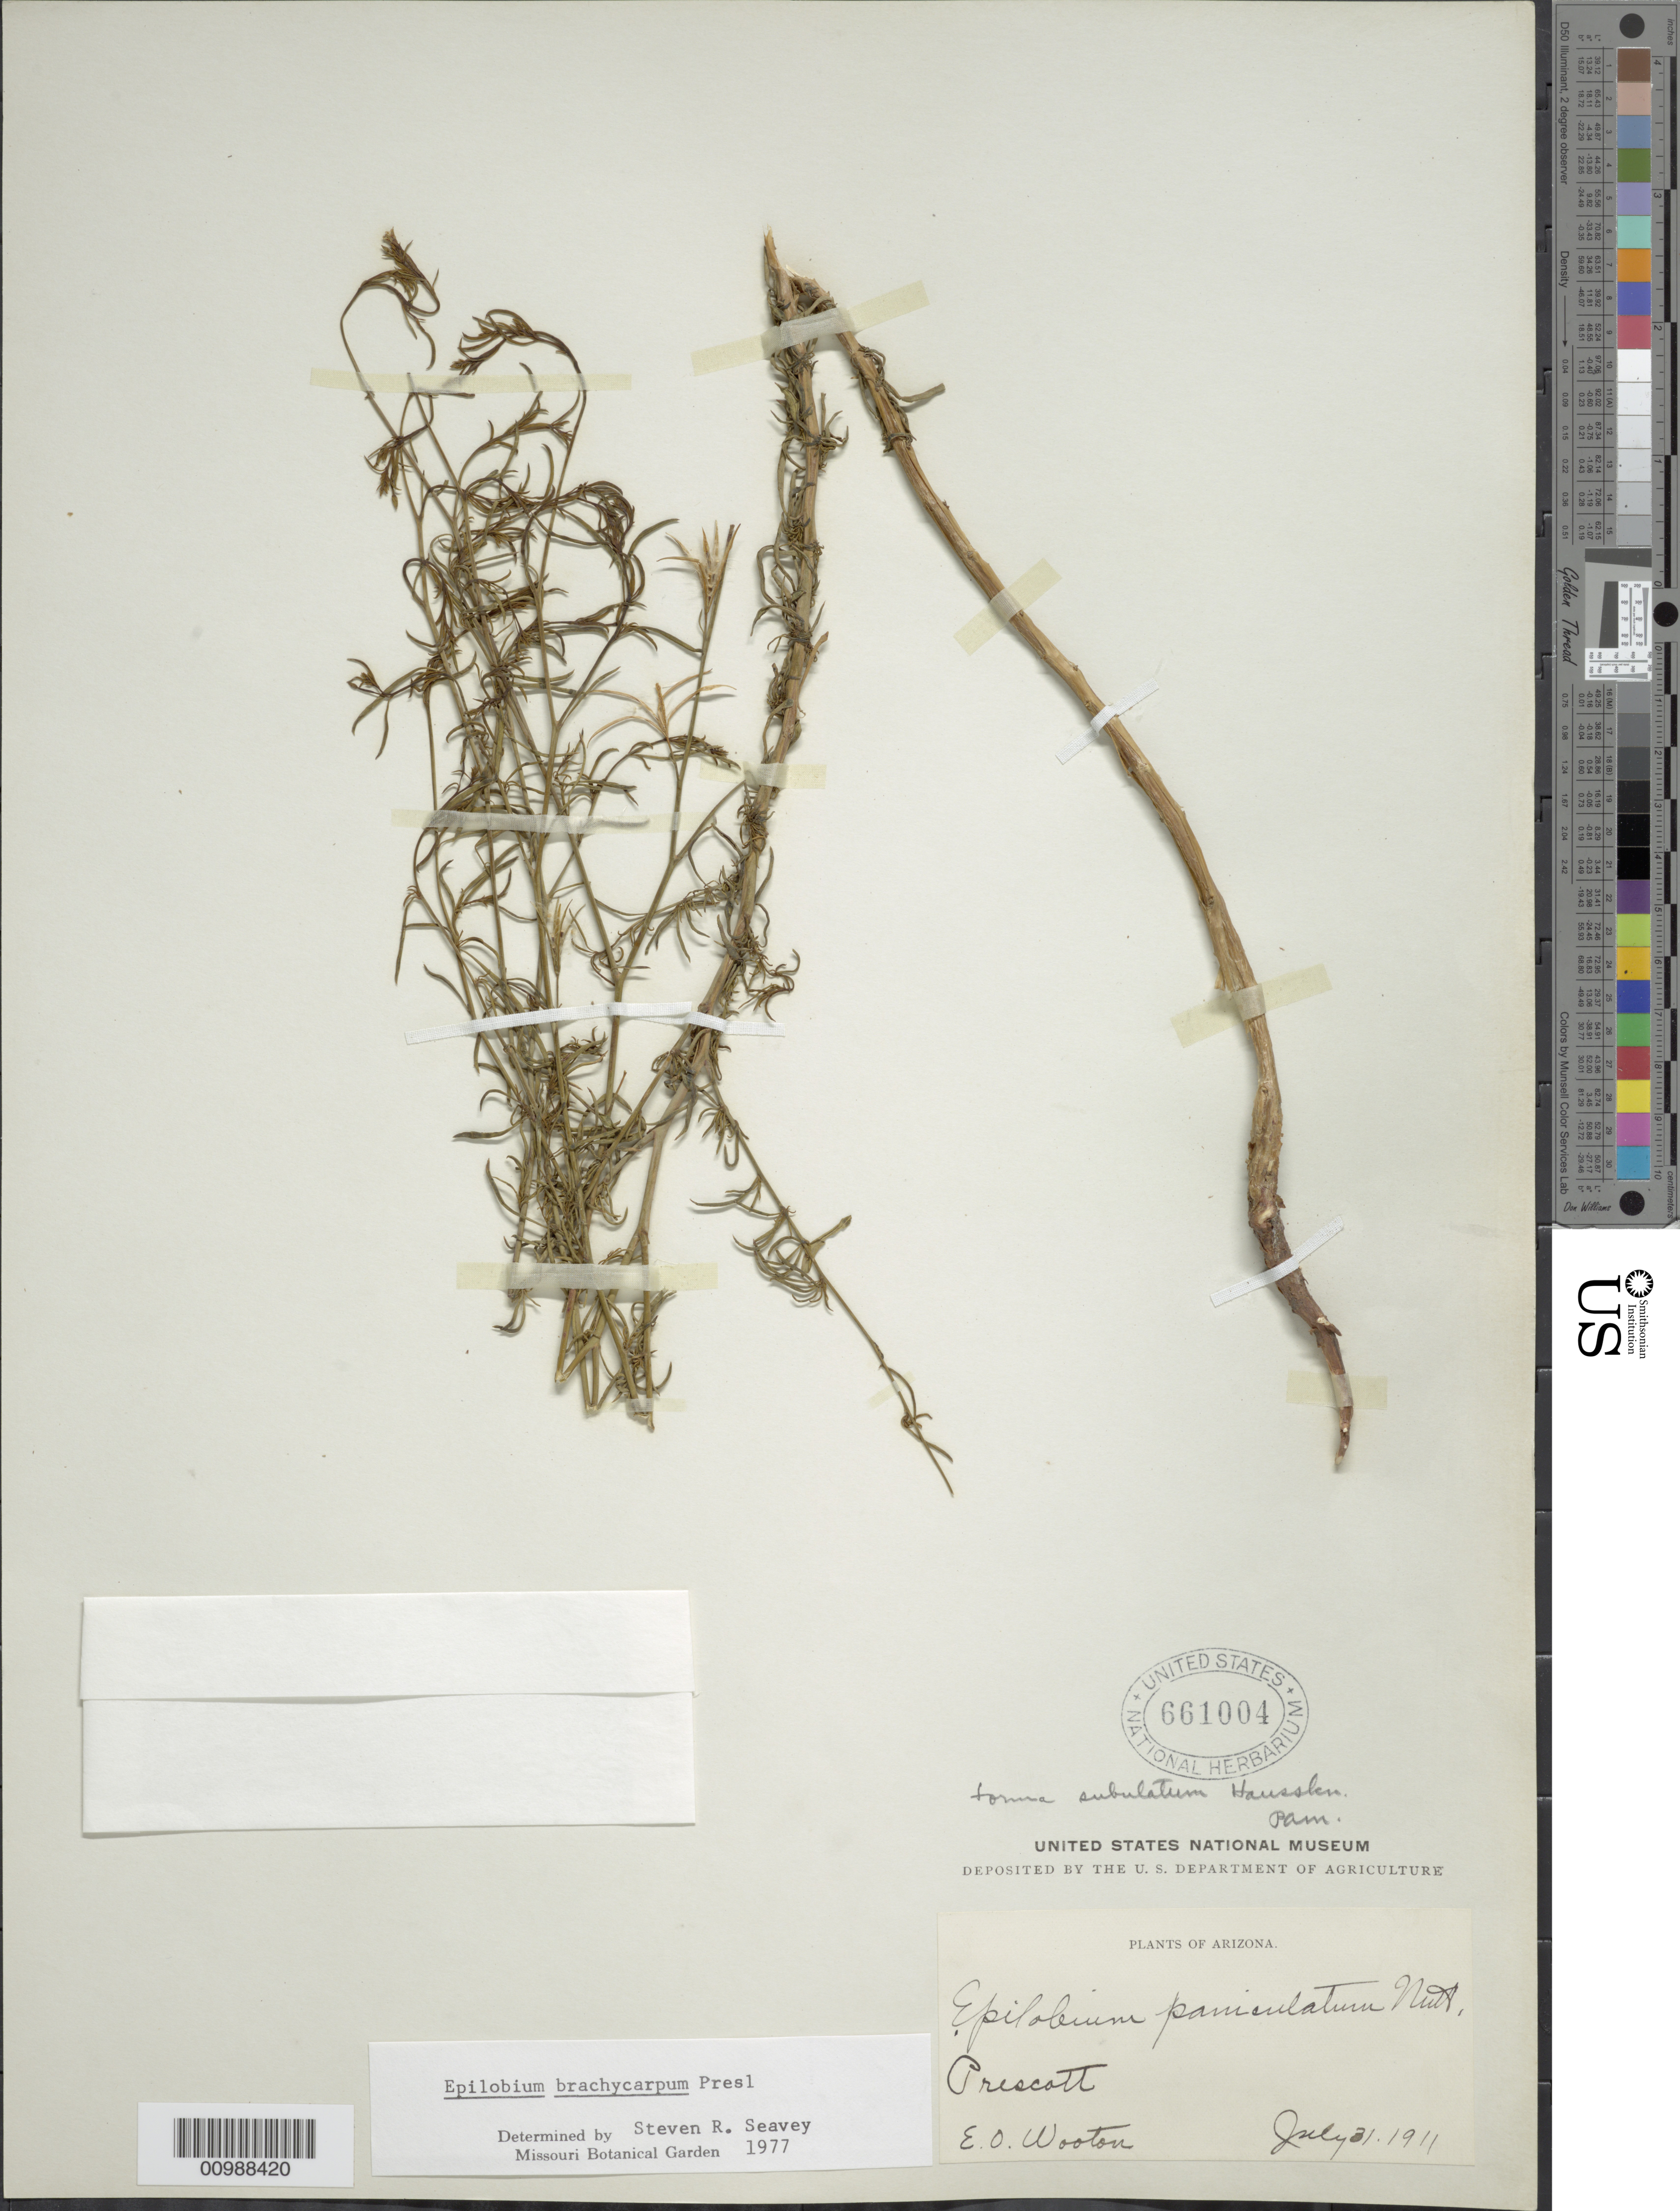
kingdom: Plantae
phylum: Tracheophyta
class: Magnoliopsida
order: Myrtales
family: Onagraceae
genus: Epilobium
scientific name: Epilobium brachycarpum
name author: C. Presl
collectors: E. O. Wooton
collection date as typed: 31 Jul 1911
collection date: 1911-07-31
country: United States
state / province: Arizona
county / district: Yavapai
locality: Prescott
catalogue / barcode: US 661004